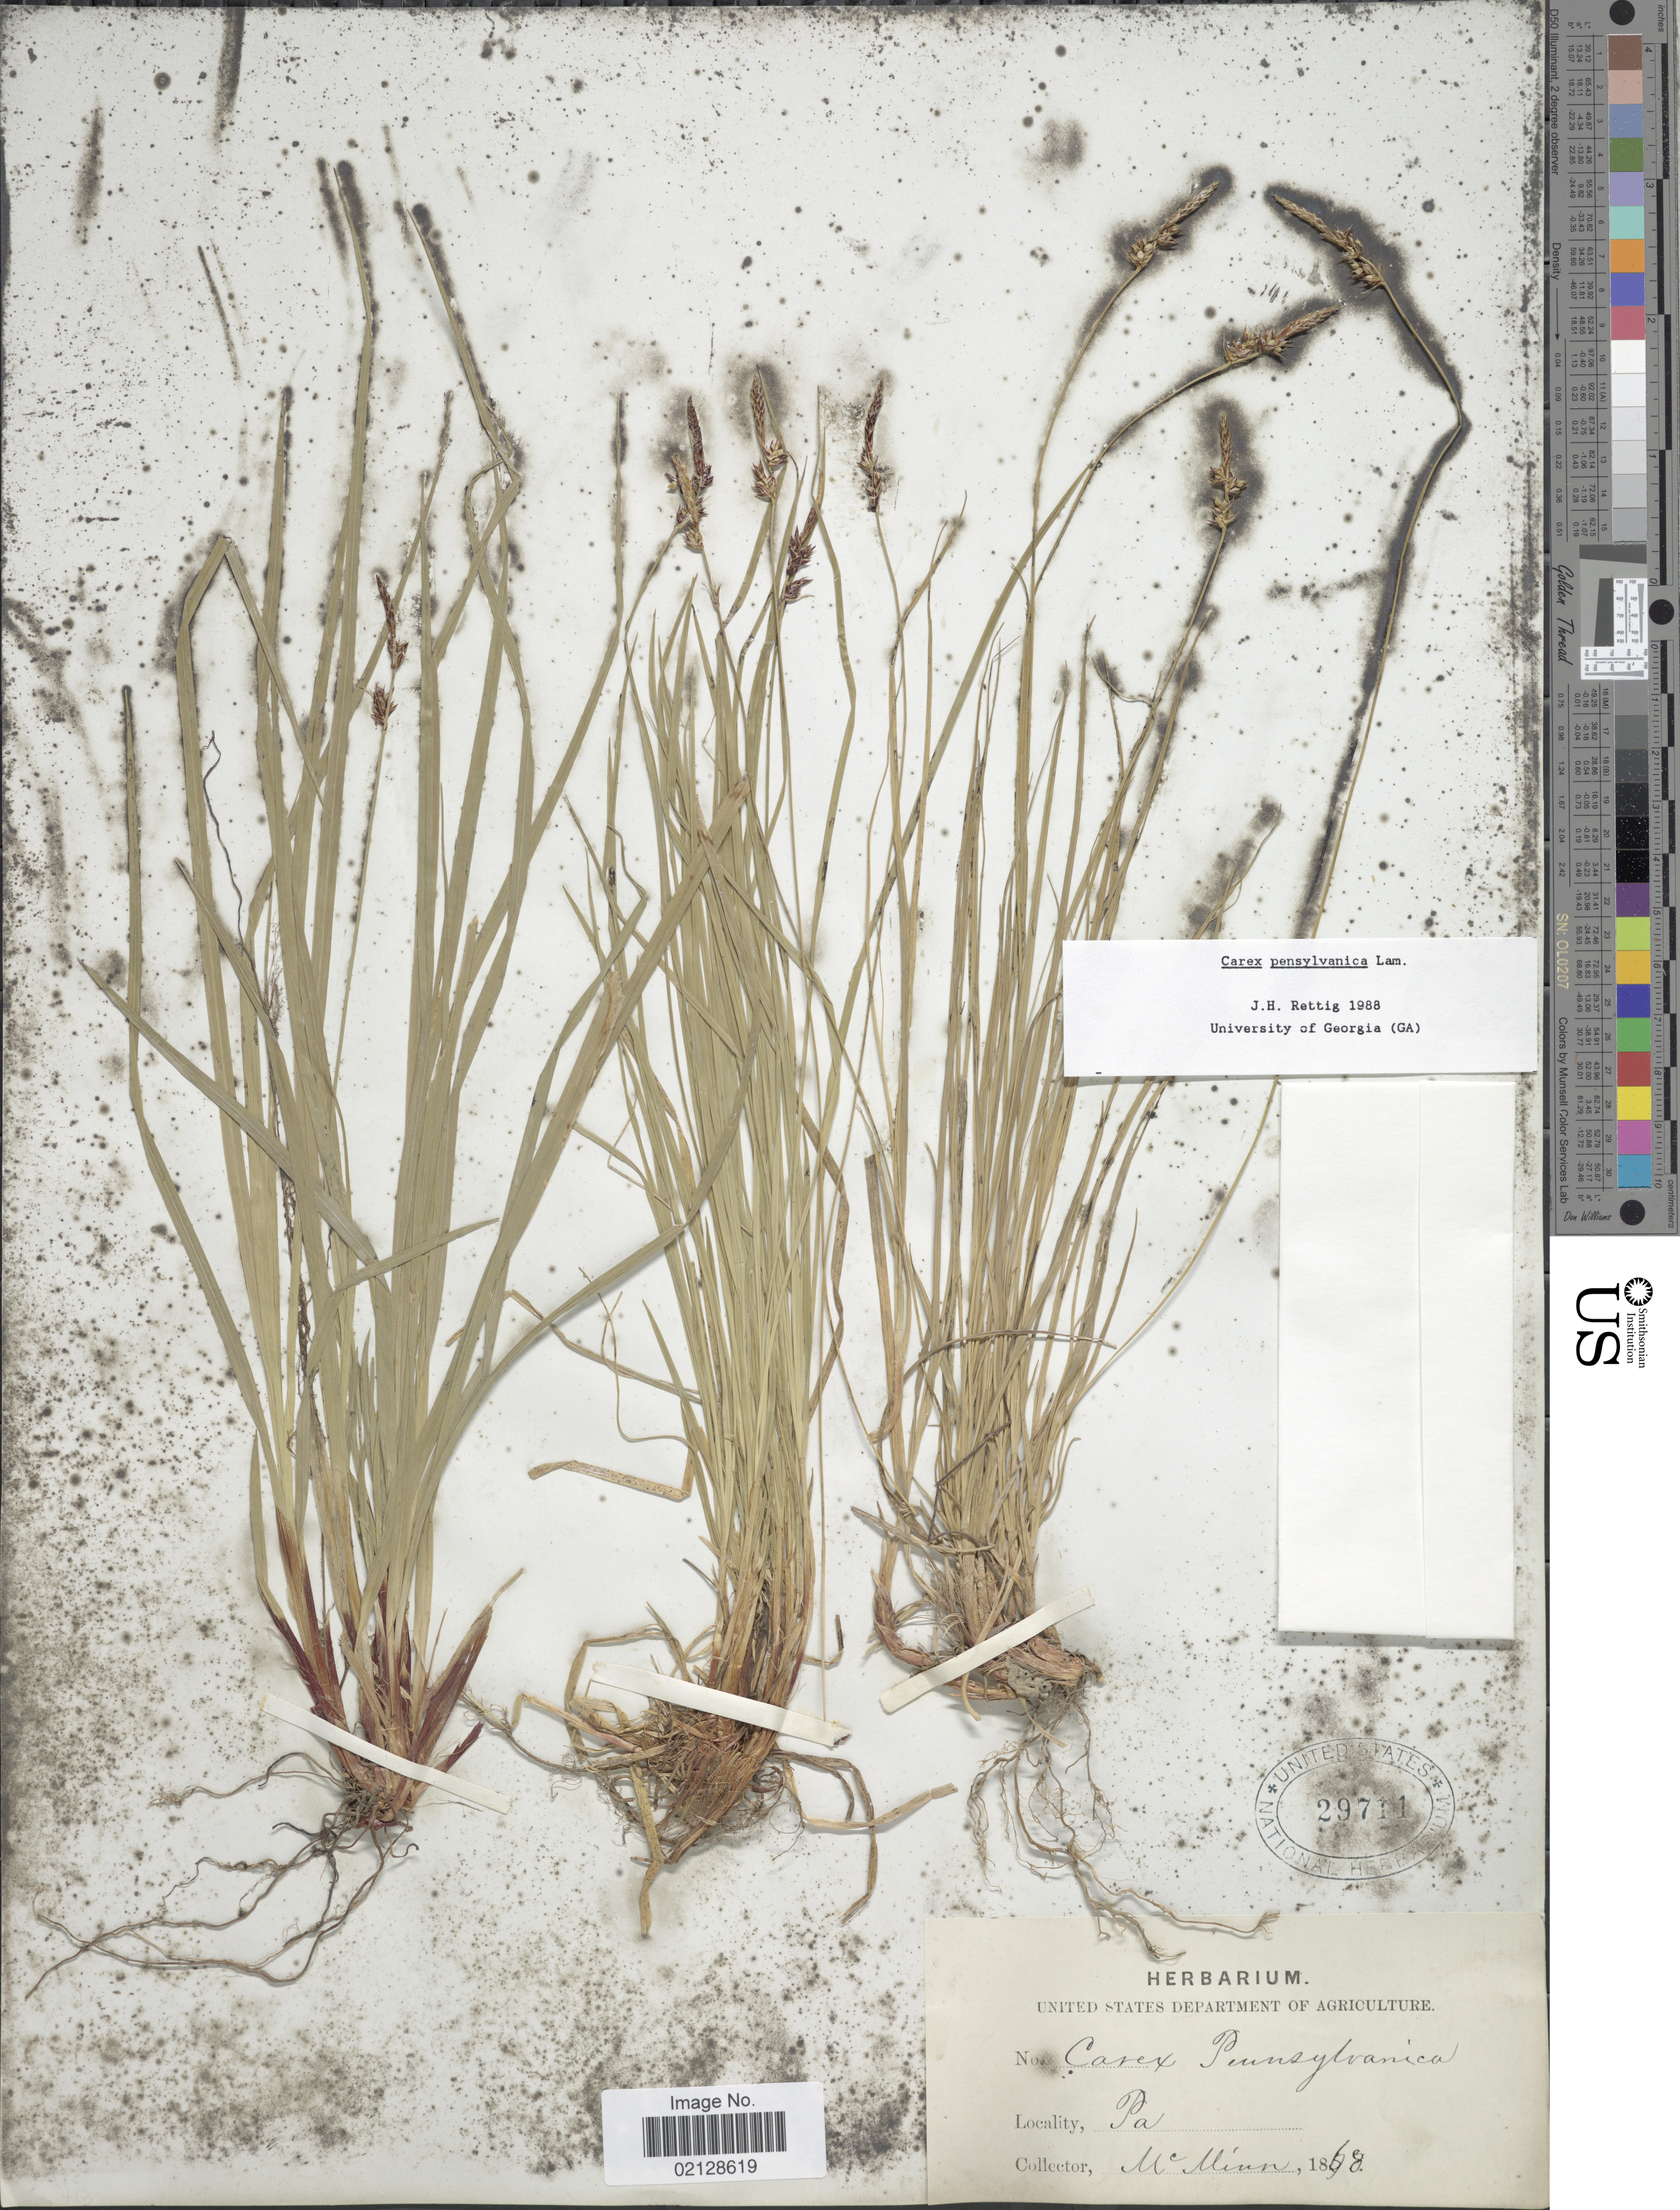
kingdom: Plantae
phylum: Tracheophyta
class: Liliopsida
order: Poales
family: Cyperaceae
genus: Carex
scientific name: Carex pensylvanica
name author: Lam.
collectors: McMinn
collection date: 1868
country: United States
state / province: Pennsylvania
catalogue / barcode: US 29711